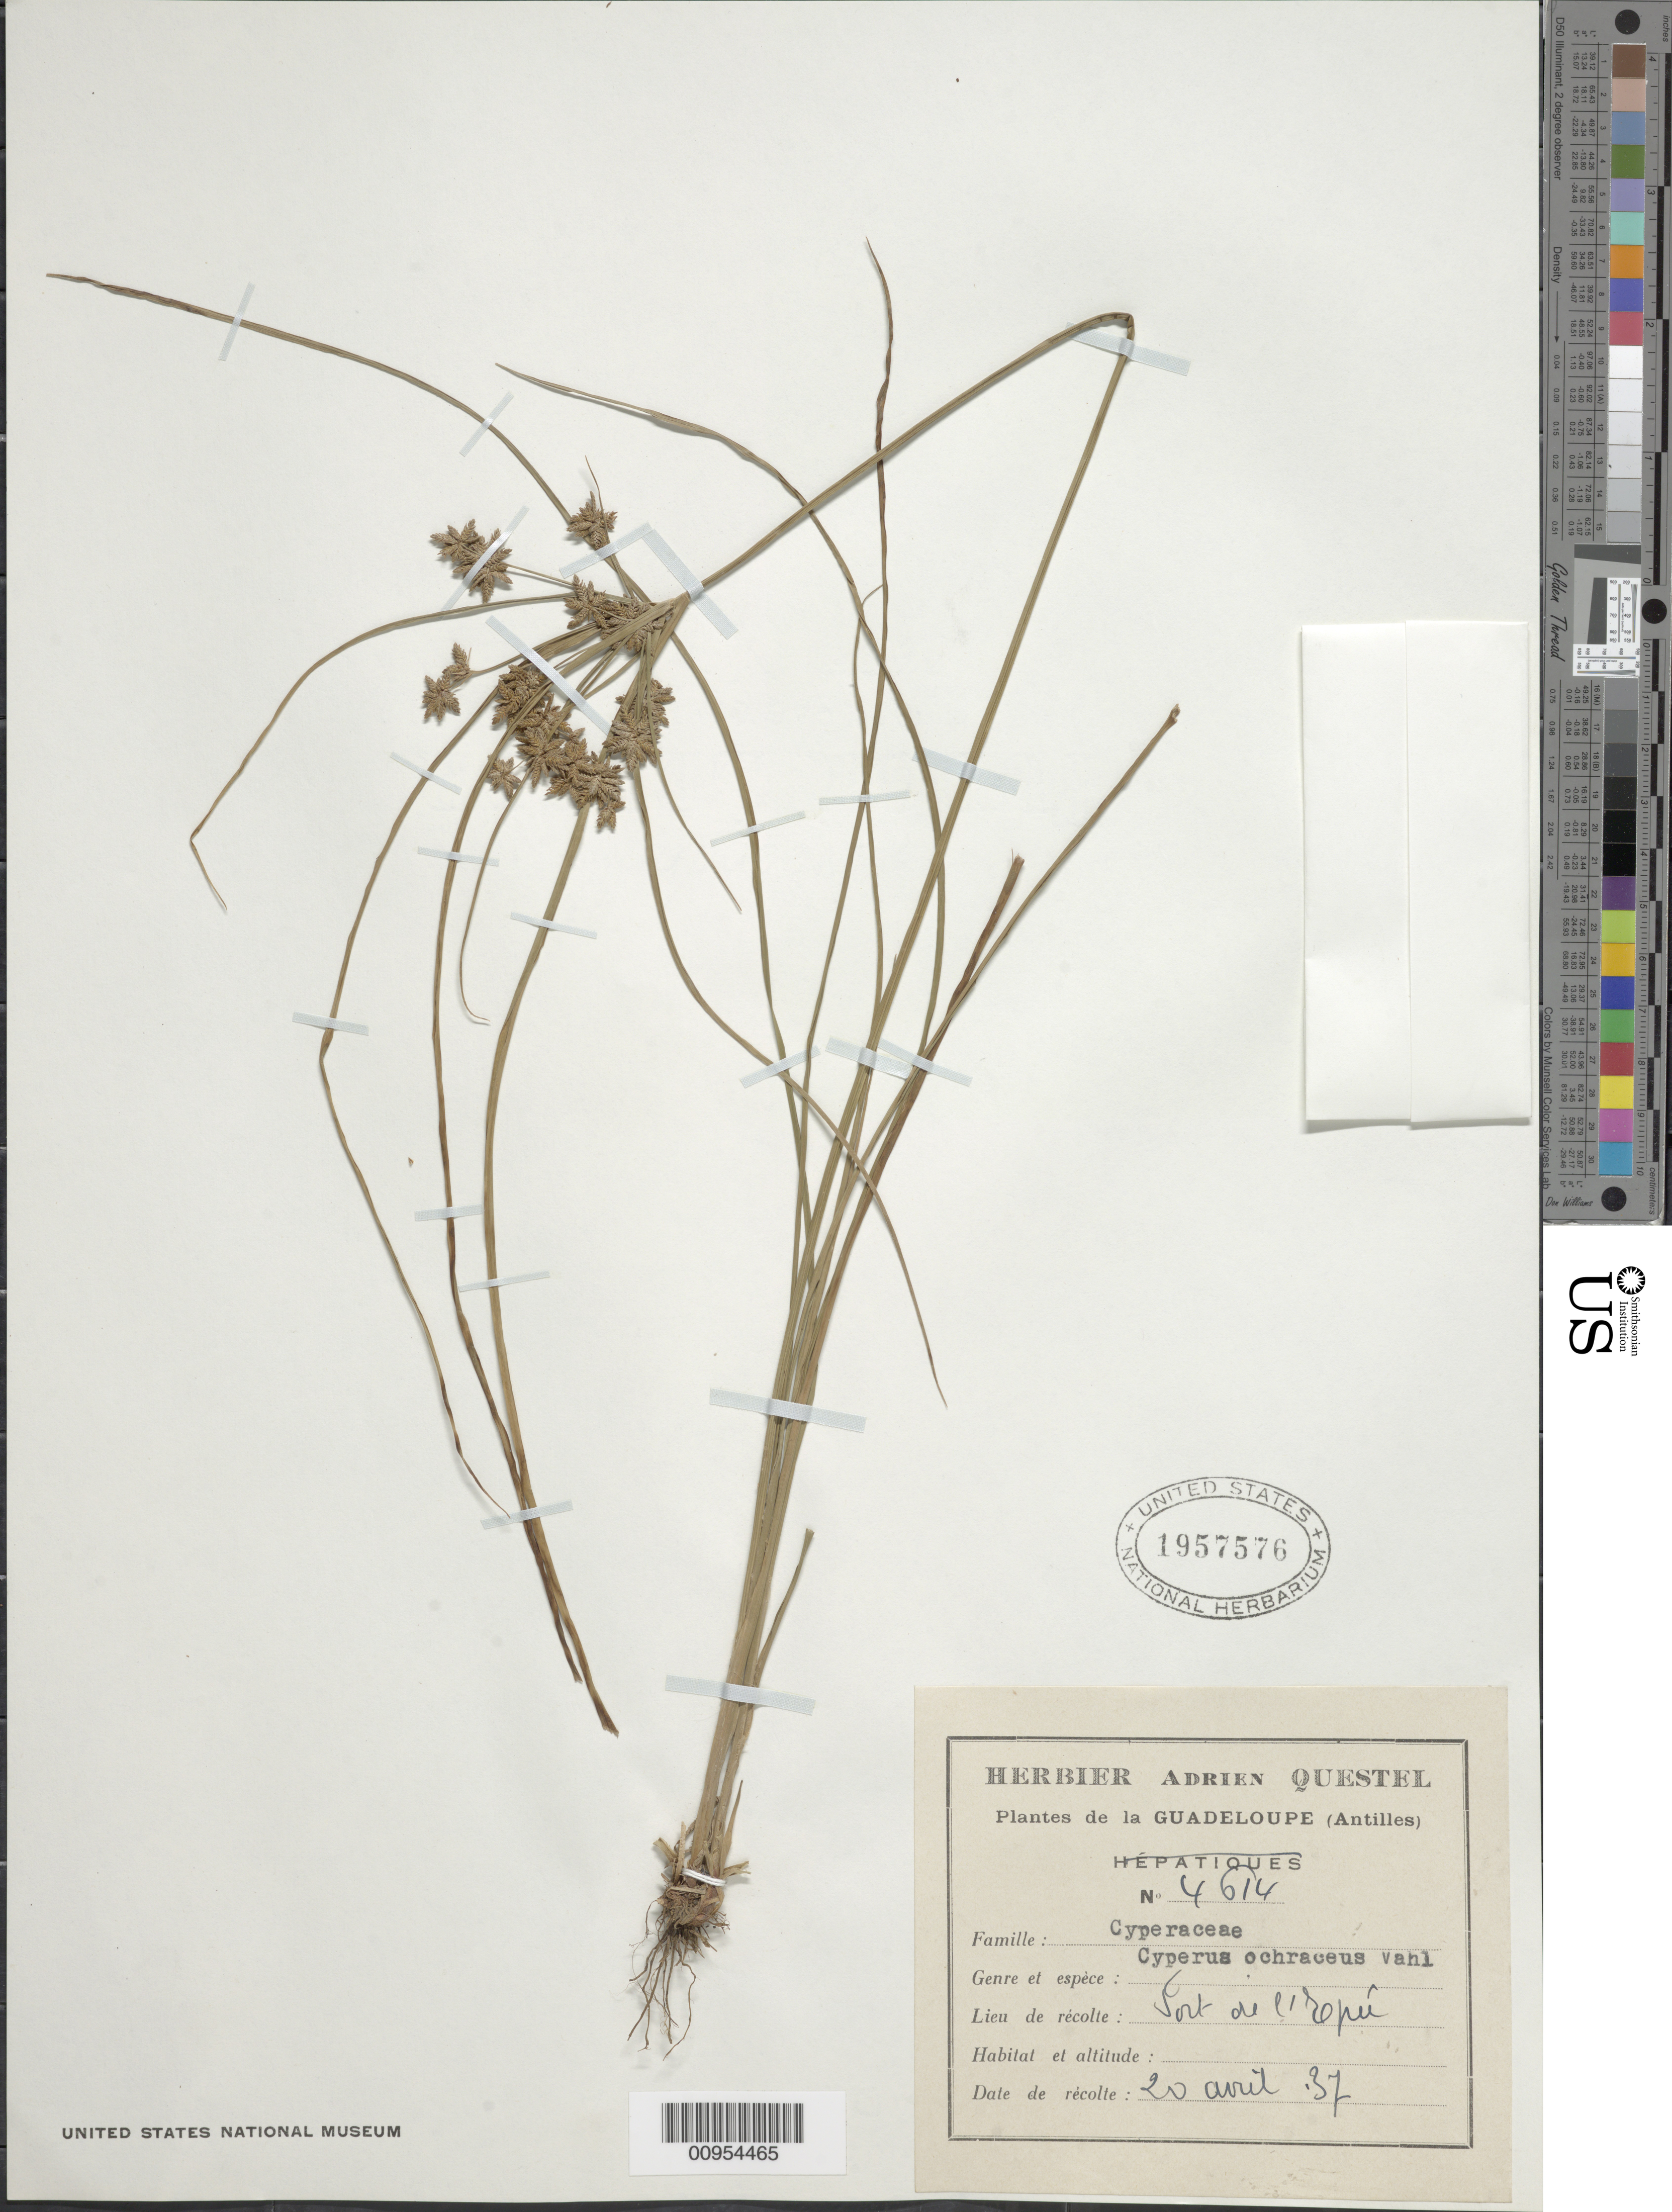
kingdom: Plantae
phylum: Tracheophyta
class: Liliopsida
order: Poales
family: Cyperaceae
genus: Cyperus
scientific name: Cyperus ochraceus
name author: Vahl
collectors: A. Questel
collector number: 4614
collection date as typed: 20 Apr 1937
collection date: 1937-04-20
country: Guadeloupe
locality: Fort de l'Epû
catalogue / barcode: US 1957576